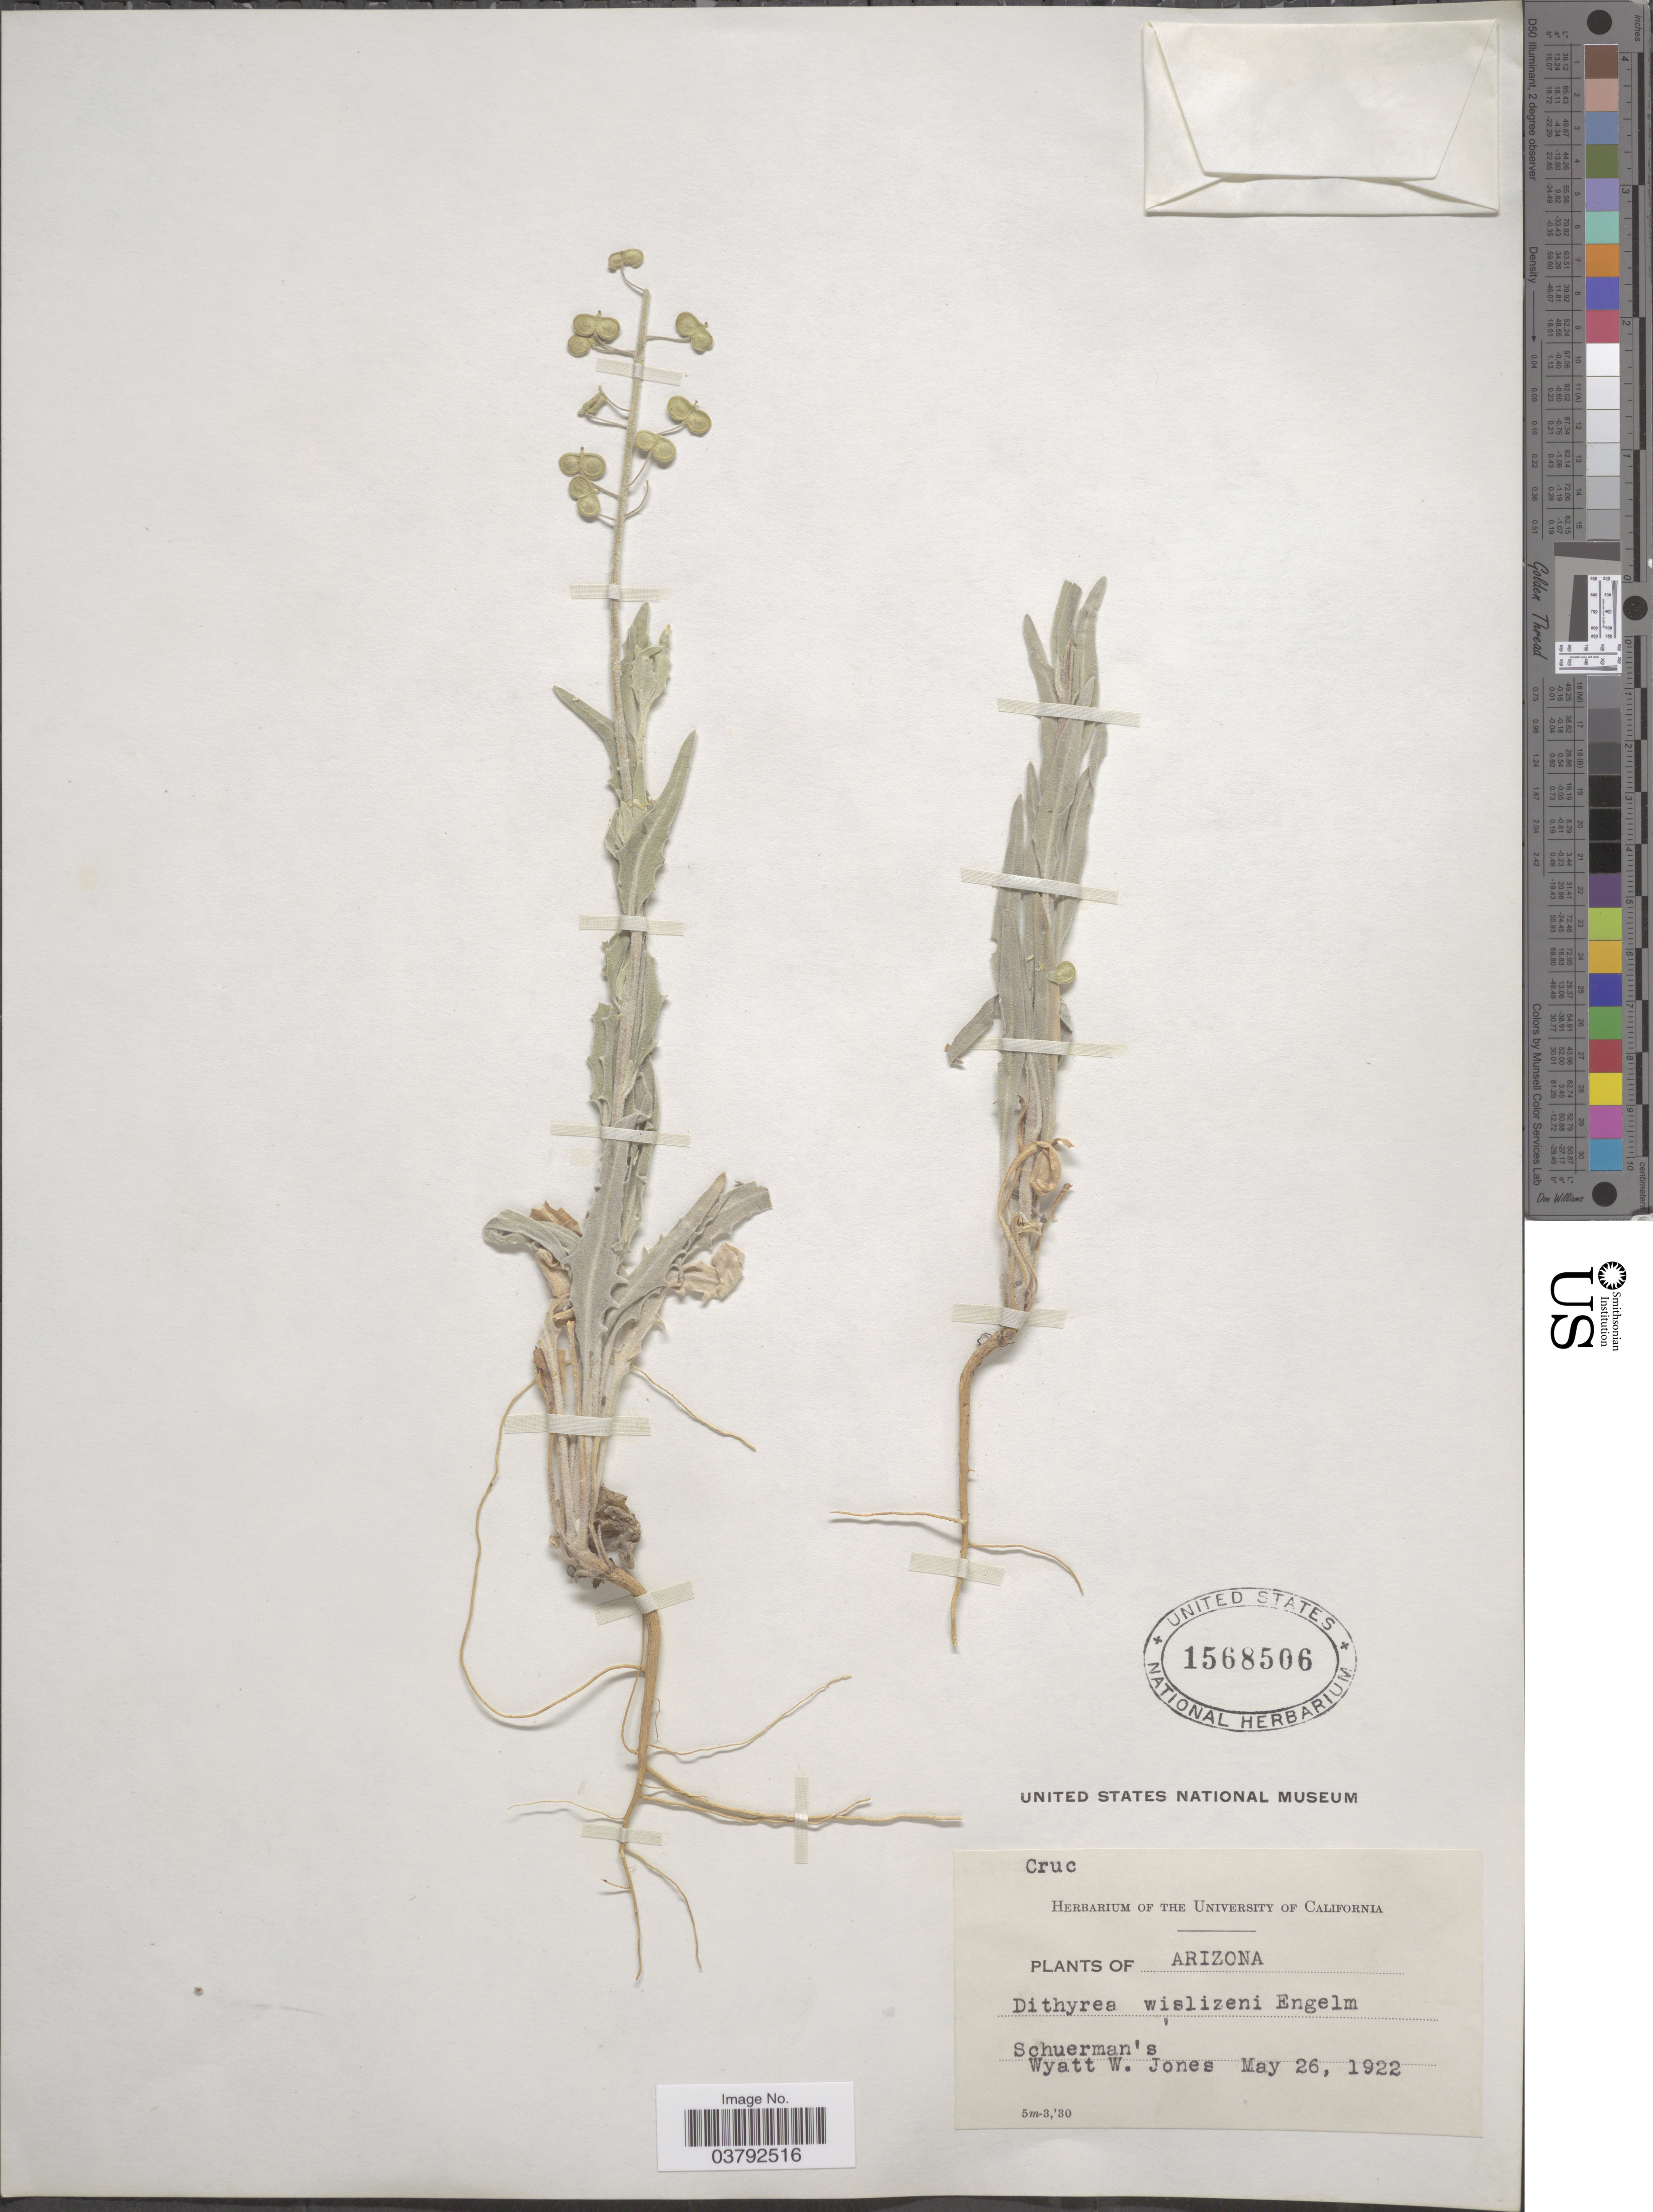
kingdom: Plantae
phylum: Tracheophyta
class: Magnoliopsida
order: Brassicales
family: Brassicaceae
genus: Dithyrea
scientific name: Dithyrea wislizeni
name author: Engelm.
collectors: W. W. Jones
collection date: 1922-05-26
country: United States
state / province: Arizona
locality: Schuerman's.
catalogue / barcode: US 1568506